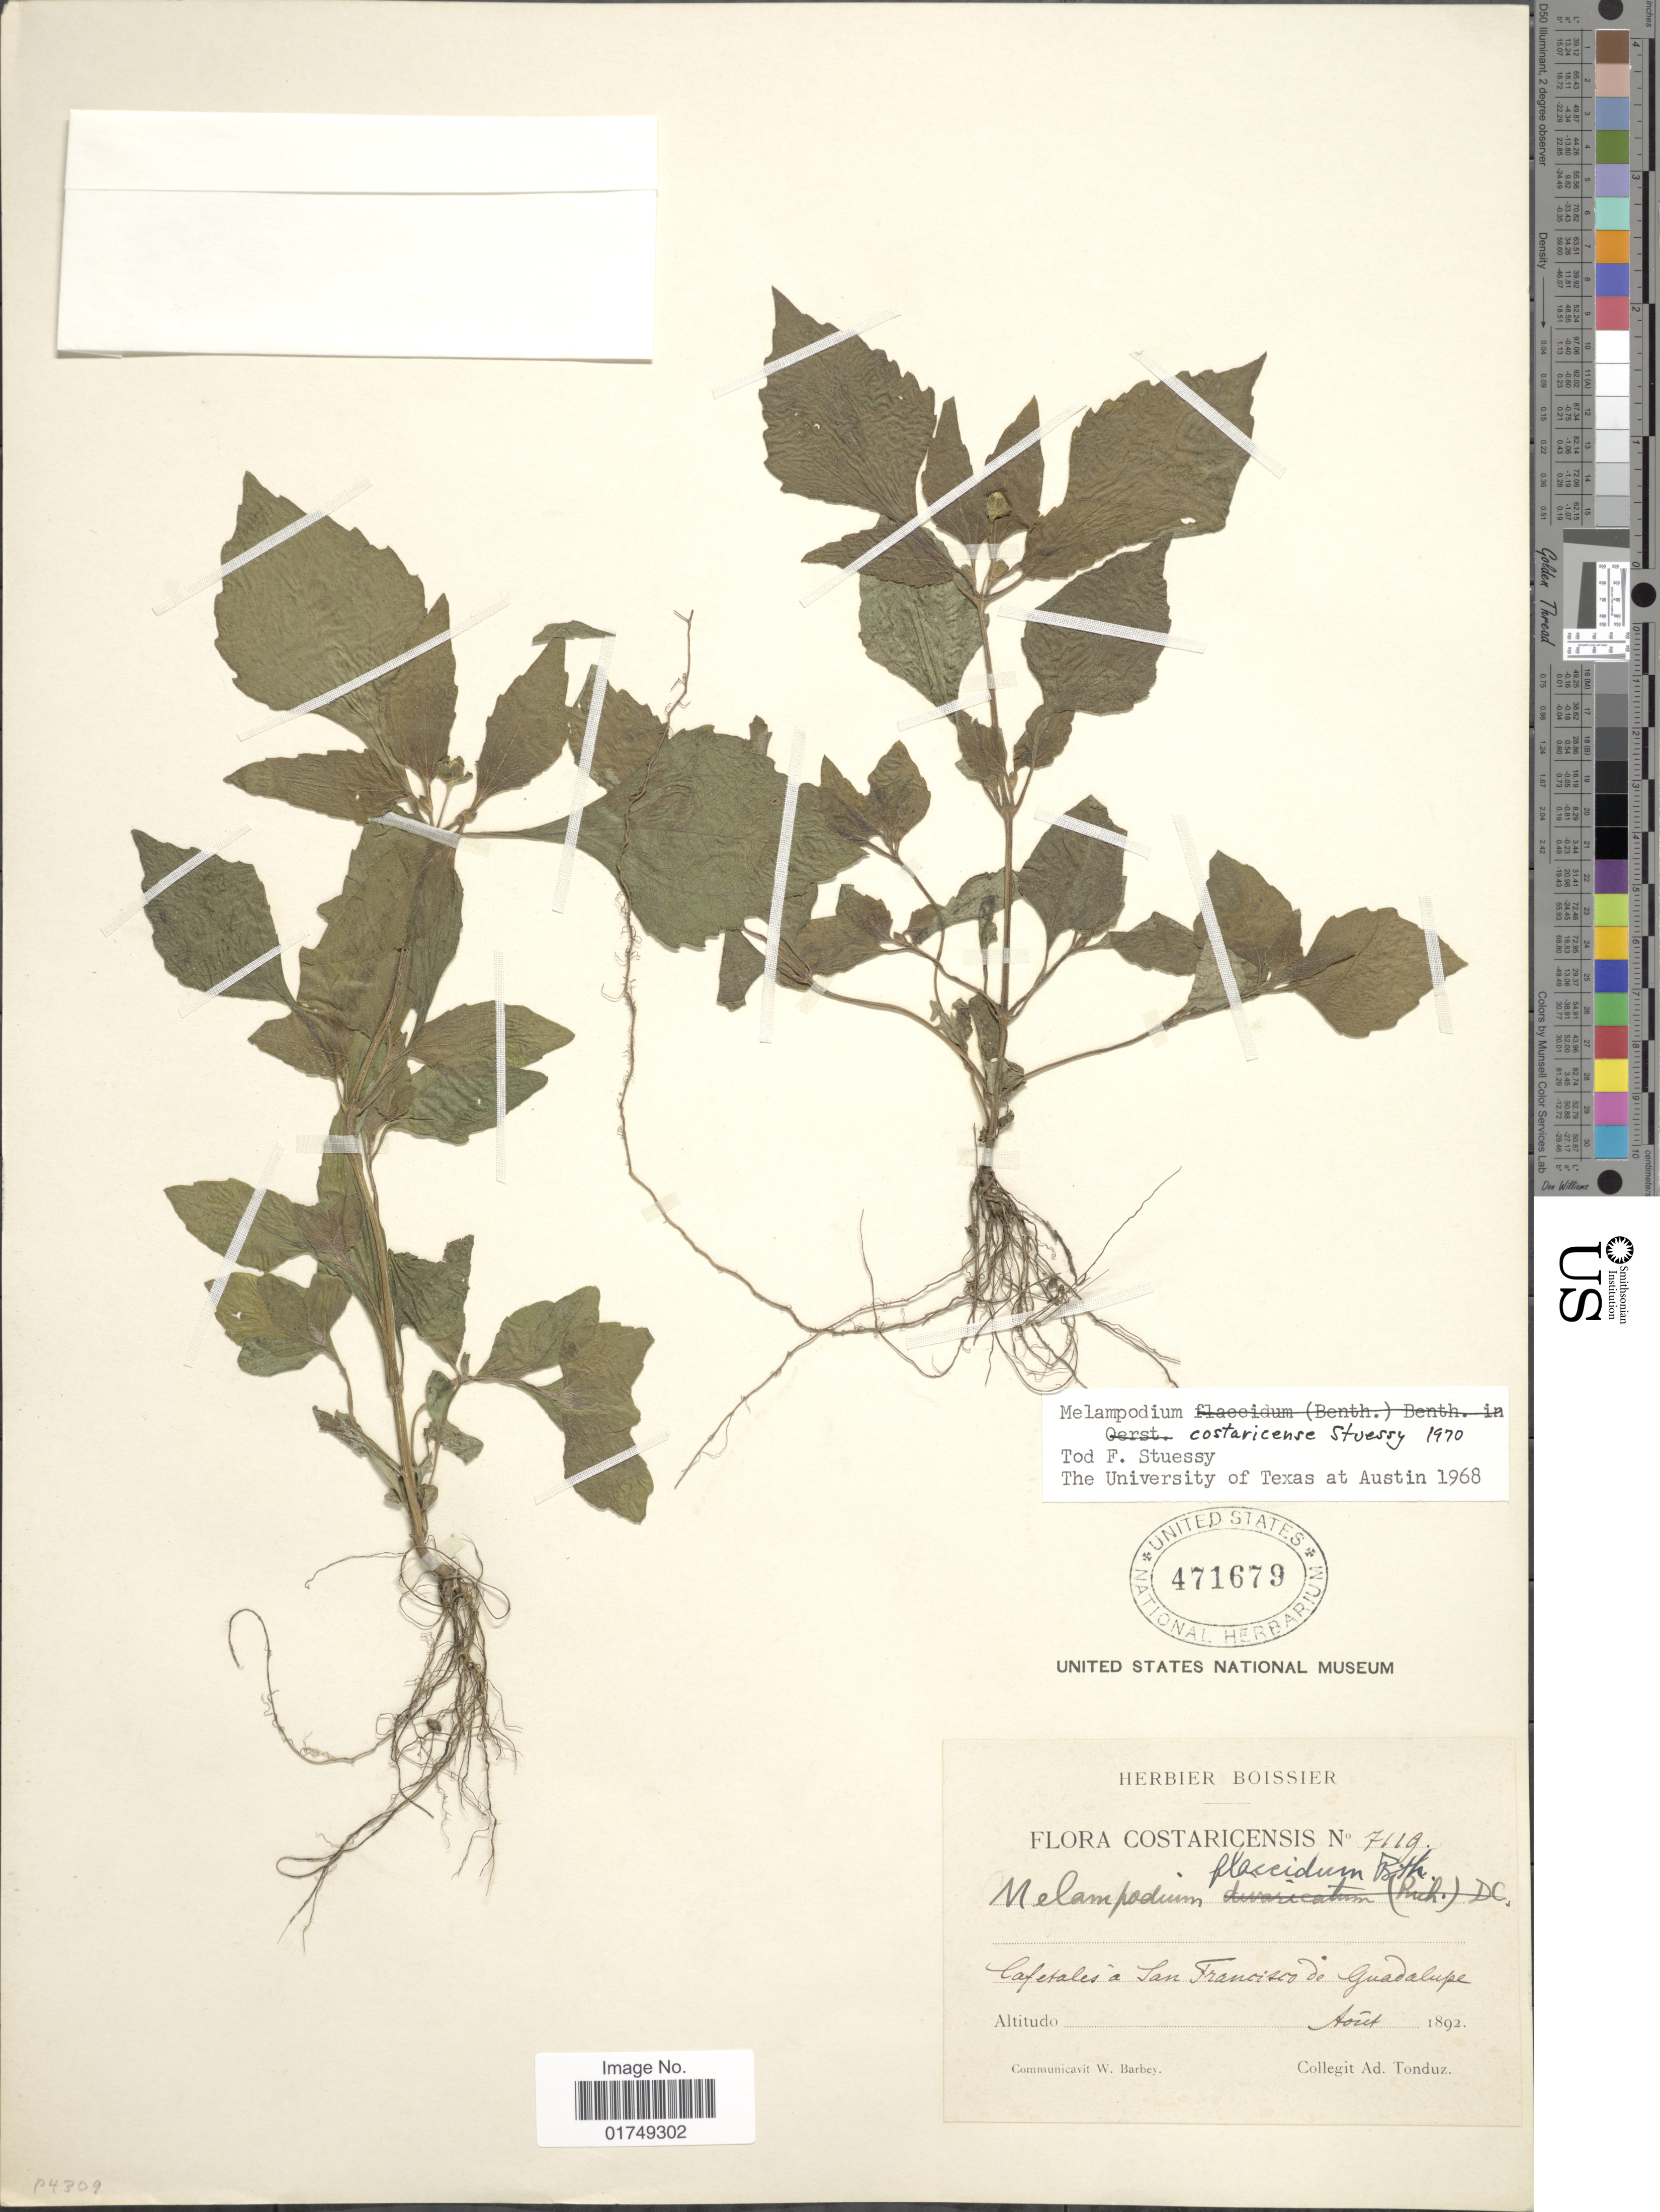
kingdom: Plantae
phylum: Tracheophyta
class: Magnoliopsida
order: Asterales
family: Asteraceae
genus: Melampodium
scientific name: Melampodium costaricense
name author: Stuessy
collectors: A. Tonduz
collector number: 7119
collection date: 1892-08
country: Costa Rica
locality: Cafetales a San Francisco de Guadalupe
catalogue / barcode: US 471679